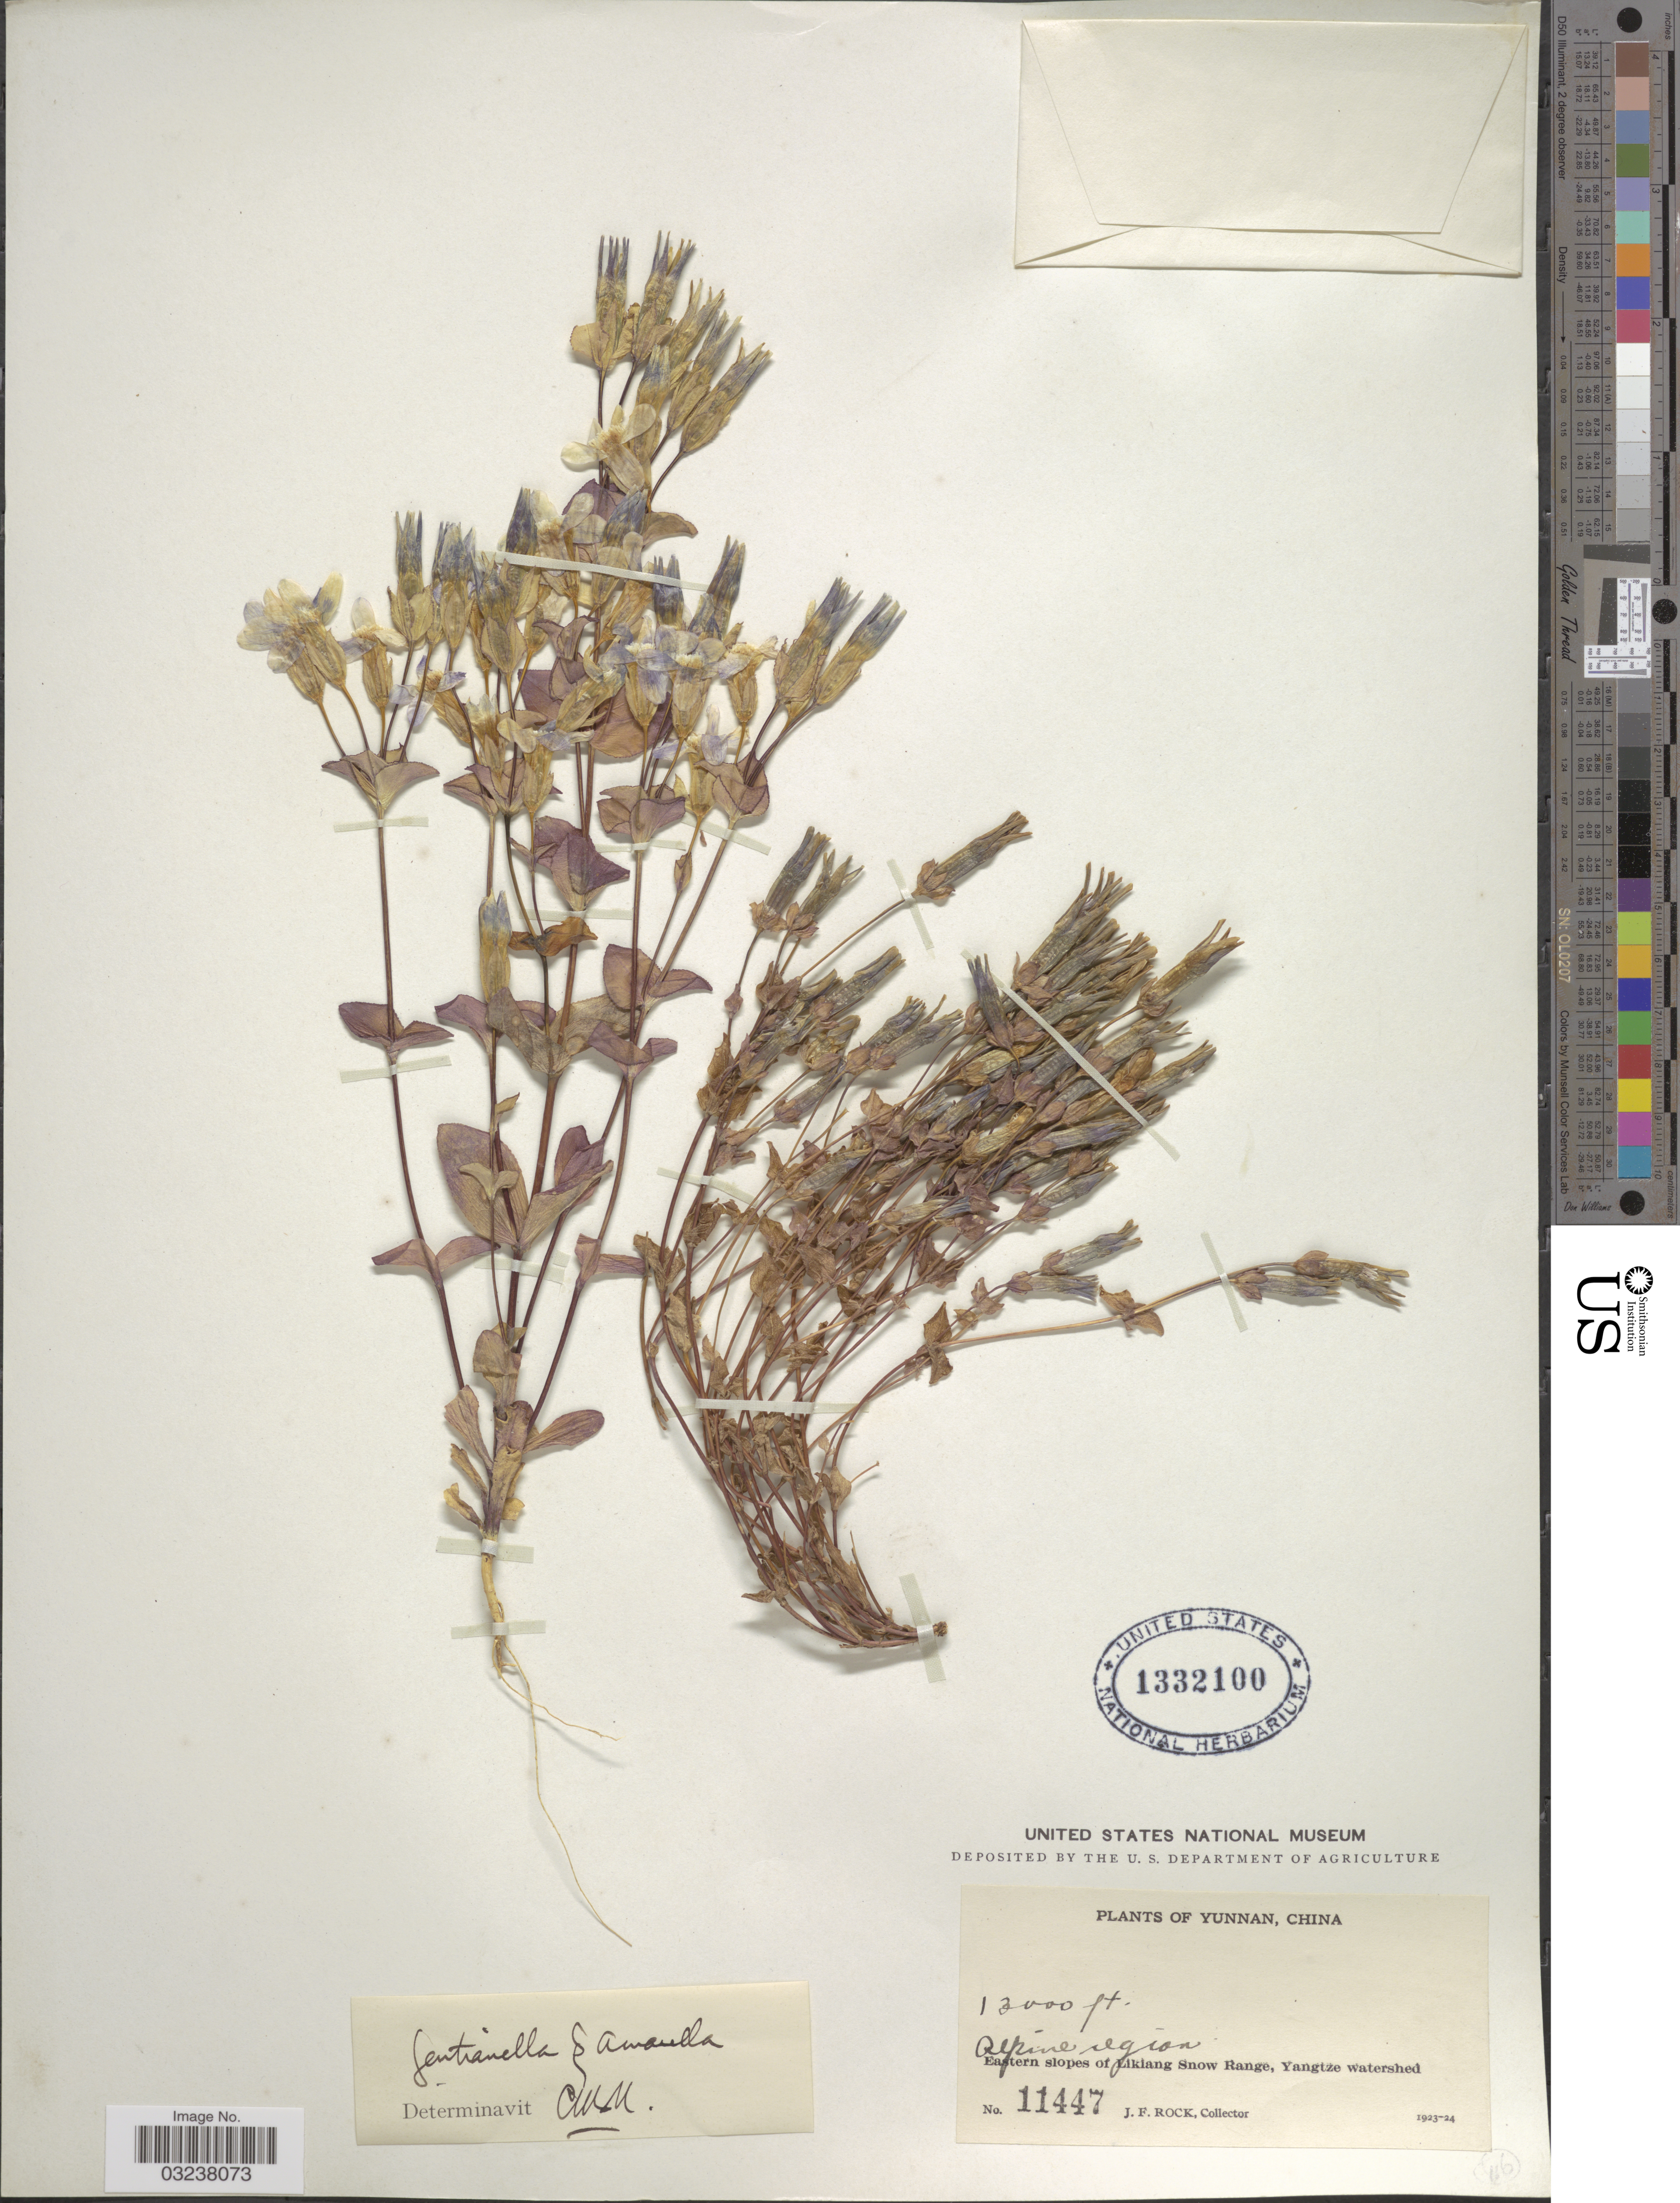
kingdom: Plantae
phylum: Tracheophyta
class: Magnoliopsida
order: Gentianales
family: Gentianaceae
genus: Gentianella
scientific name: Gentianella sp.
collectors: J. Rock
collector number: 11447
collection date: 1923/1924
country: China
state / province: Yunnan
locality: Eastern slopes of Likiang Snow Range, Yangtze watershed.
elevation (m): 3962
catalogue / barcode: US 1332100